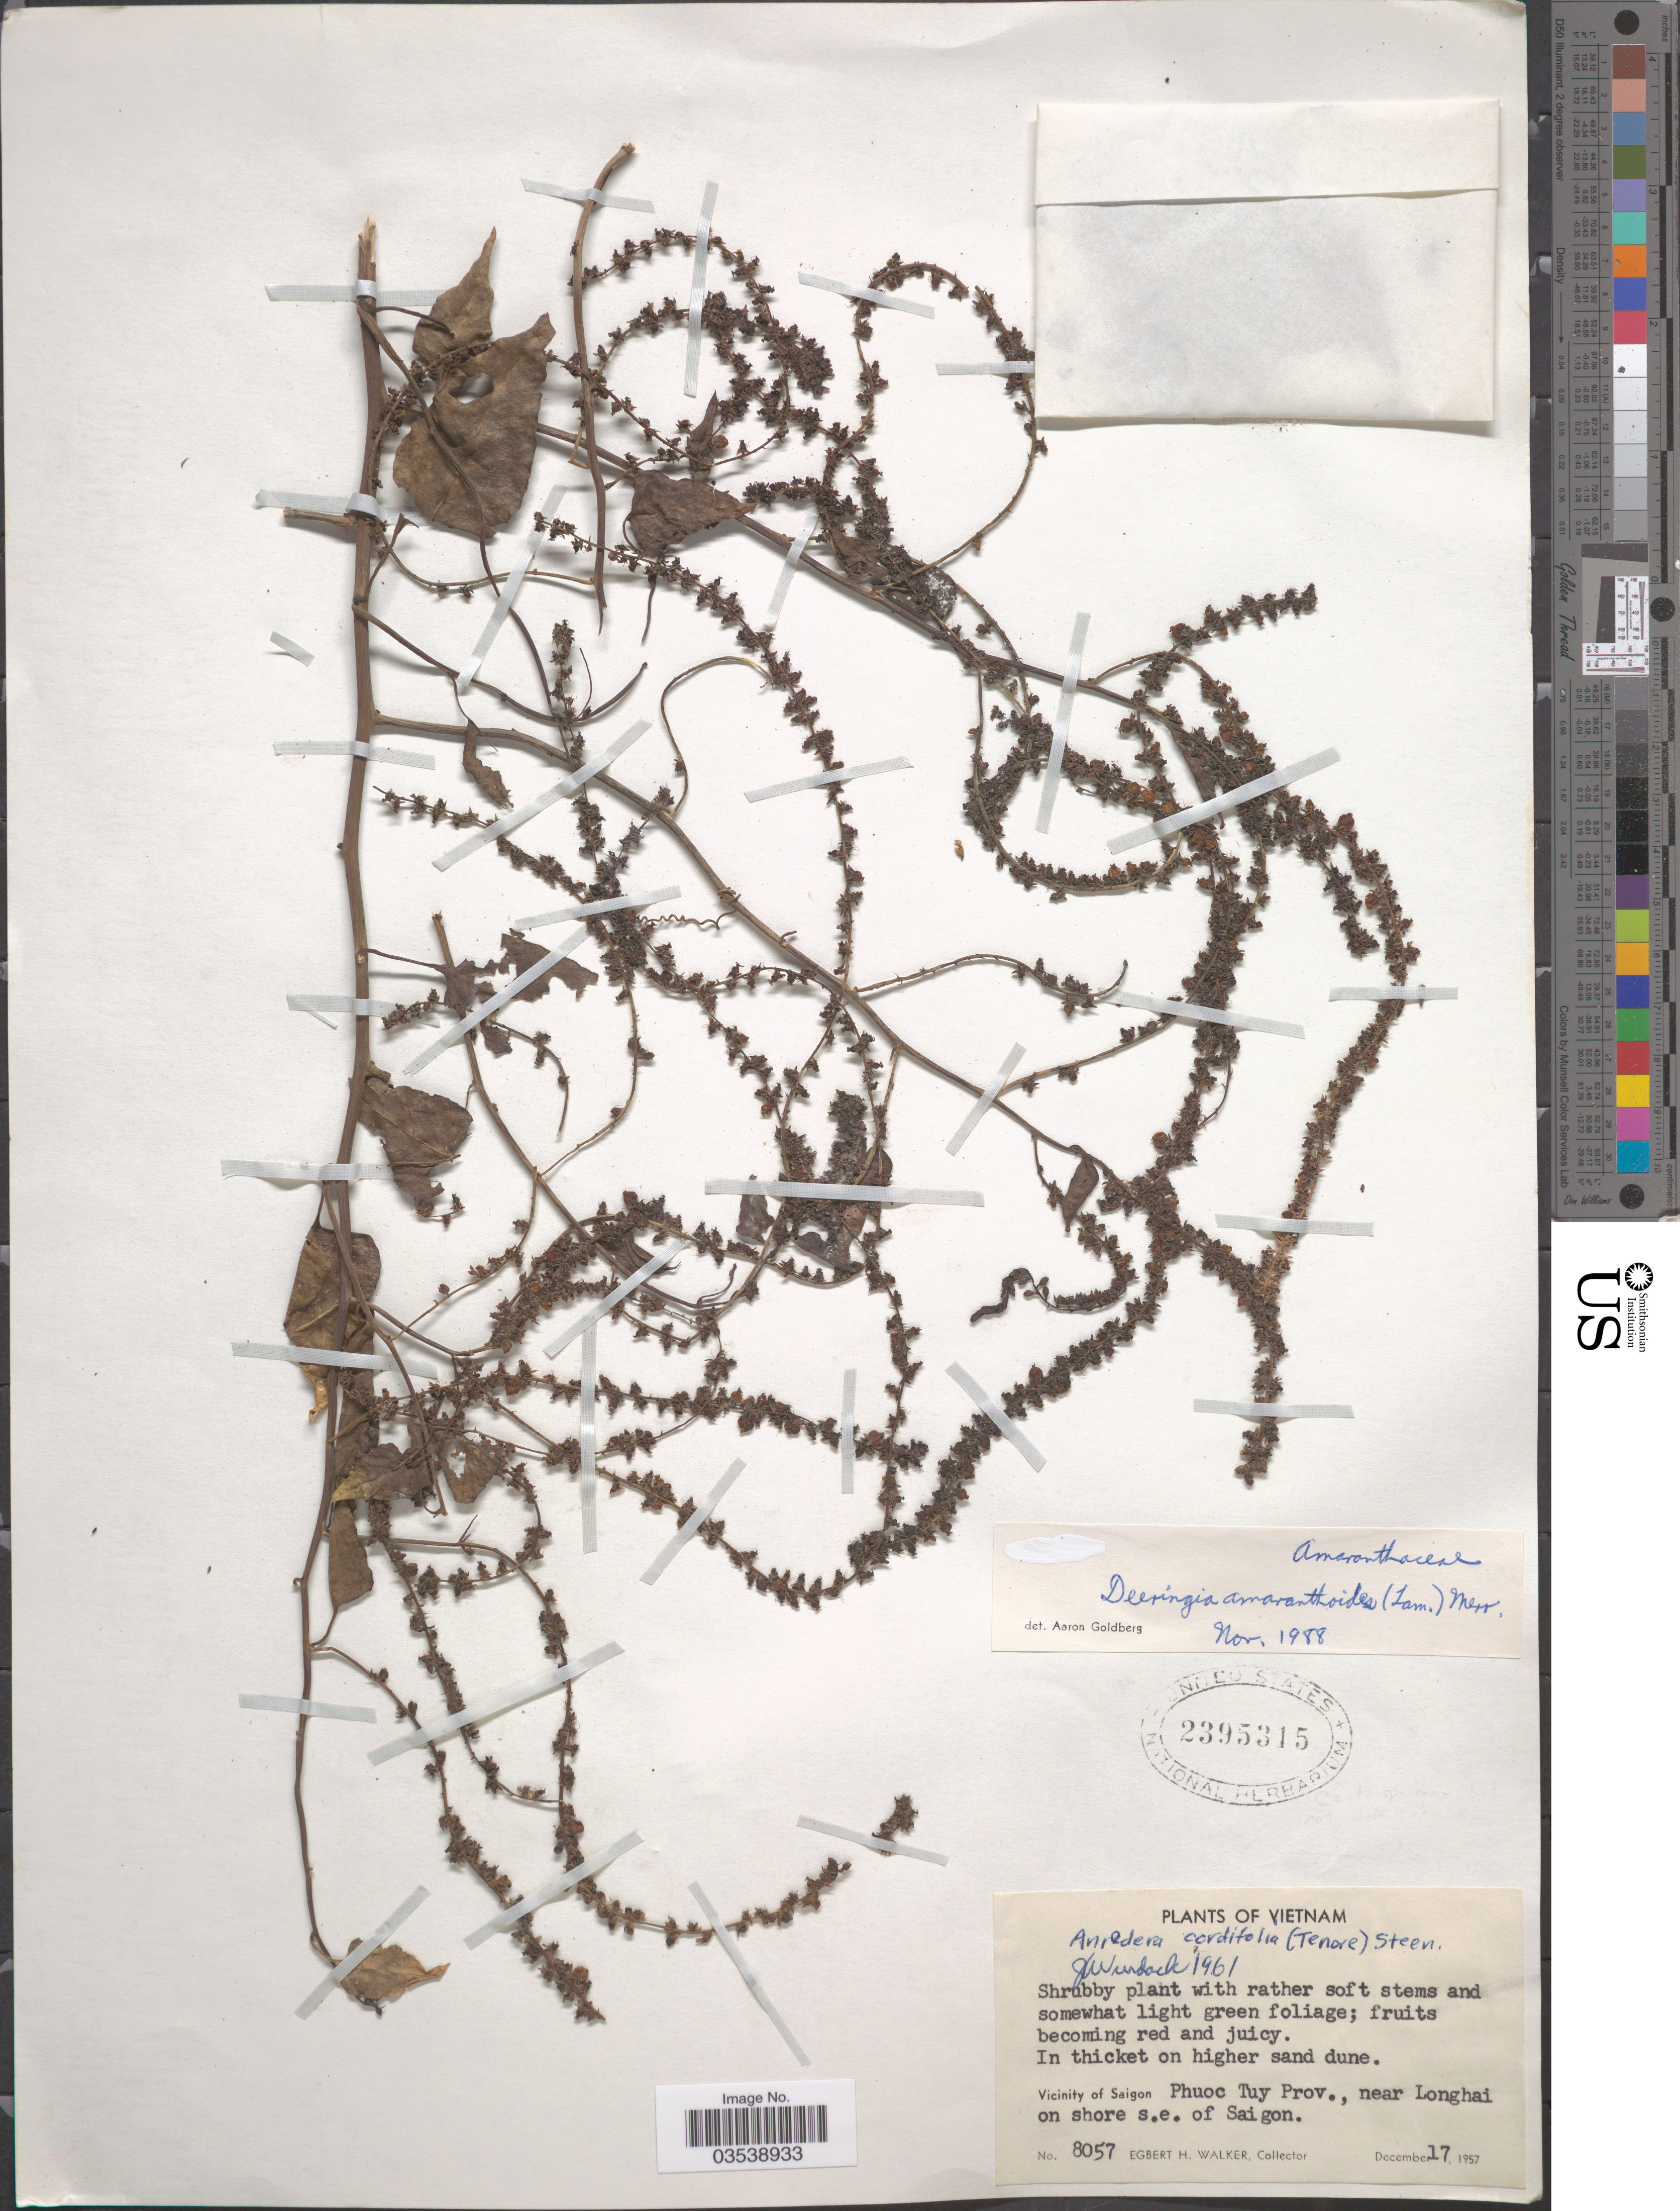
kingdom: Plantae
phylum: Tracheophyta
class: Magnoliopsida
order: Caryophyllales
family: Amaranthaceae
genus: Deeringia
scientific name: Deeringia amaranthoides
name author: (Lam.) Merr.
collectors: E. H. Walker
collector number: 8057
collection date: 1957-12-17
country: Vietnam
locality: Vicinity of Saigon. Phuoc Tuy Prov., near Longhai on shore s.e. of Saigon.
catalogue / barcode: US 2395315